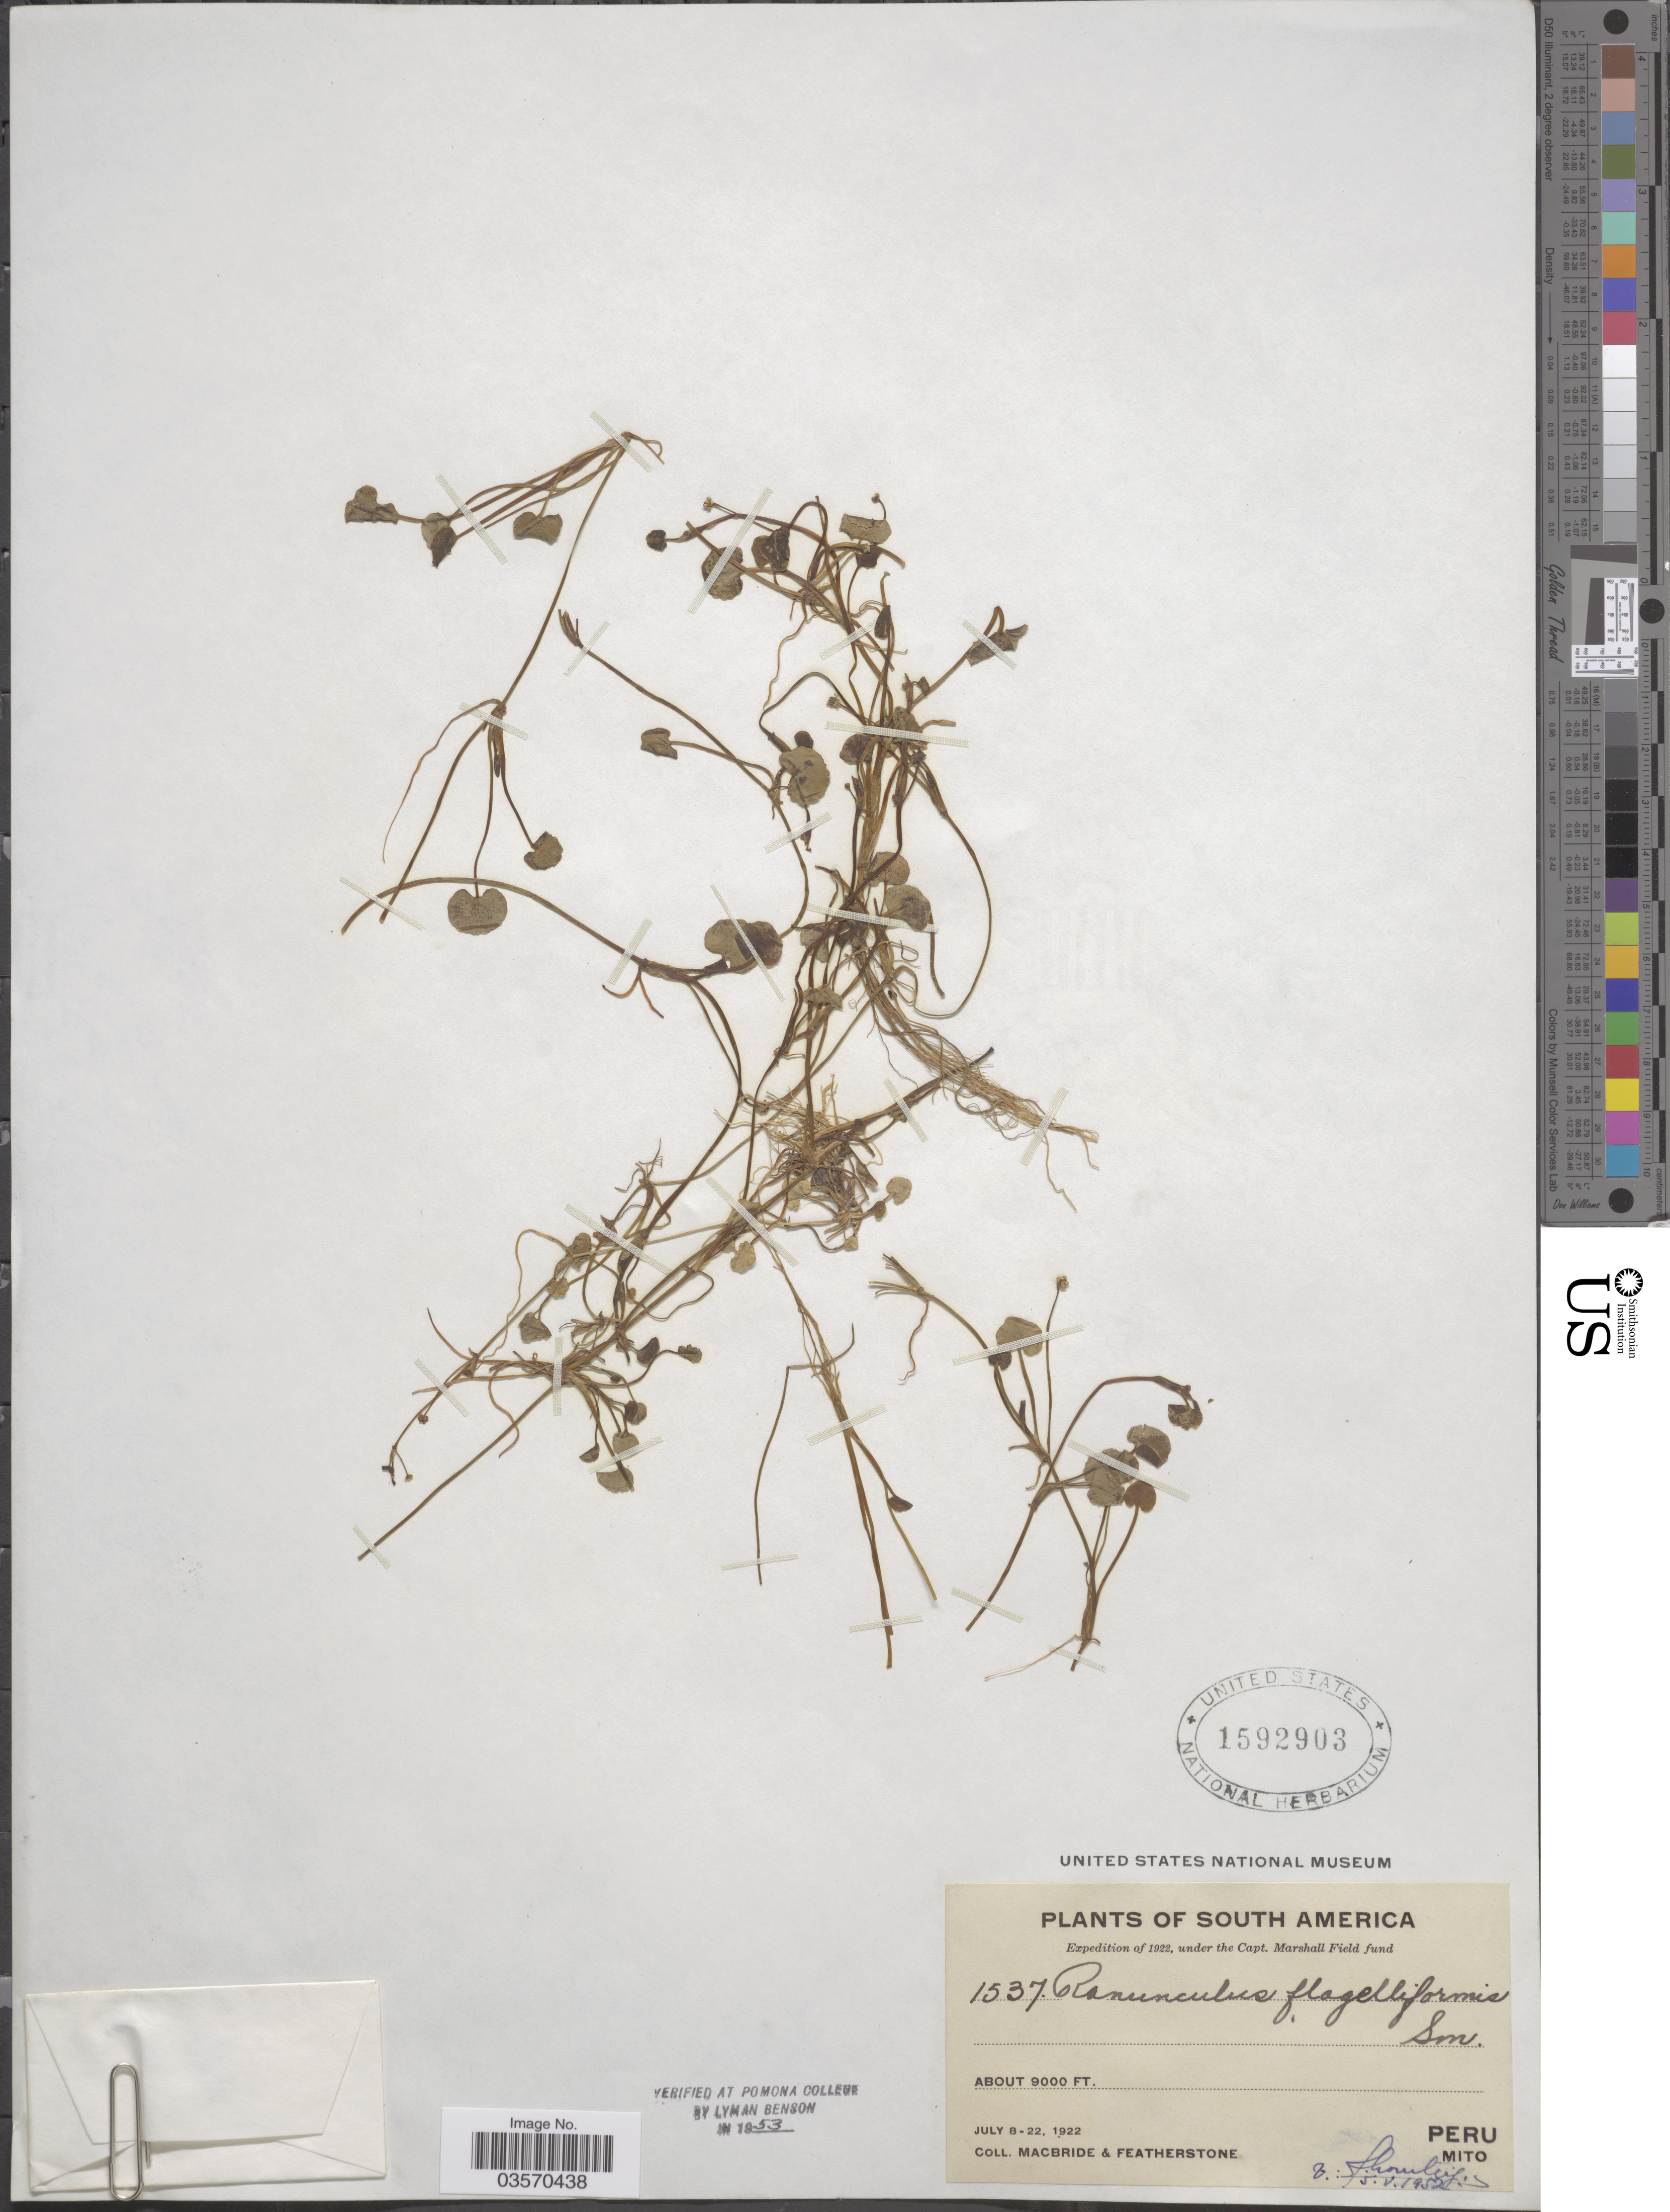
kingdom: Plantae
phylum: Tracheophyta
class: Magnoliopsida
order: Ranunculales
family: Ranunculaceae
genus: Ranunculus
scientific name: Ranunculus flagelliformis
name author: Sm.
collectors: Macbride, -- & -. Featherstone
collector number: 1537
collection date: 1922-07-08/1922-07-22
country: Peru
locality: Mito.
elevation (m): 2743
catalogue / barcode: US 1592903